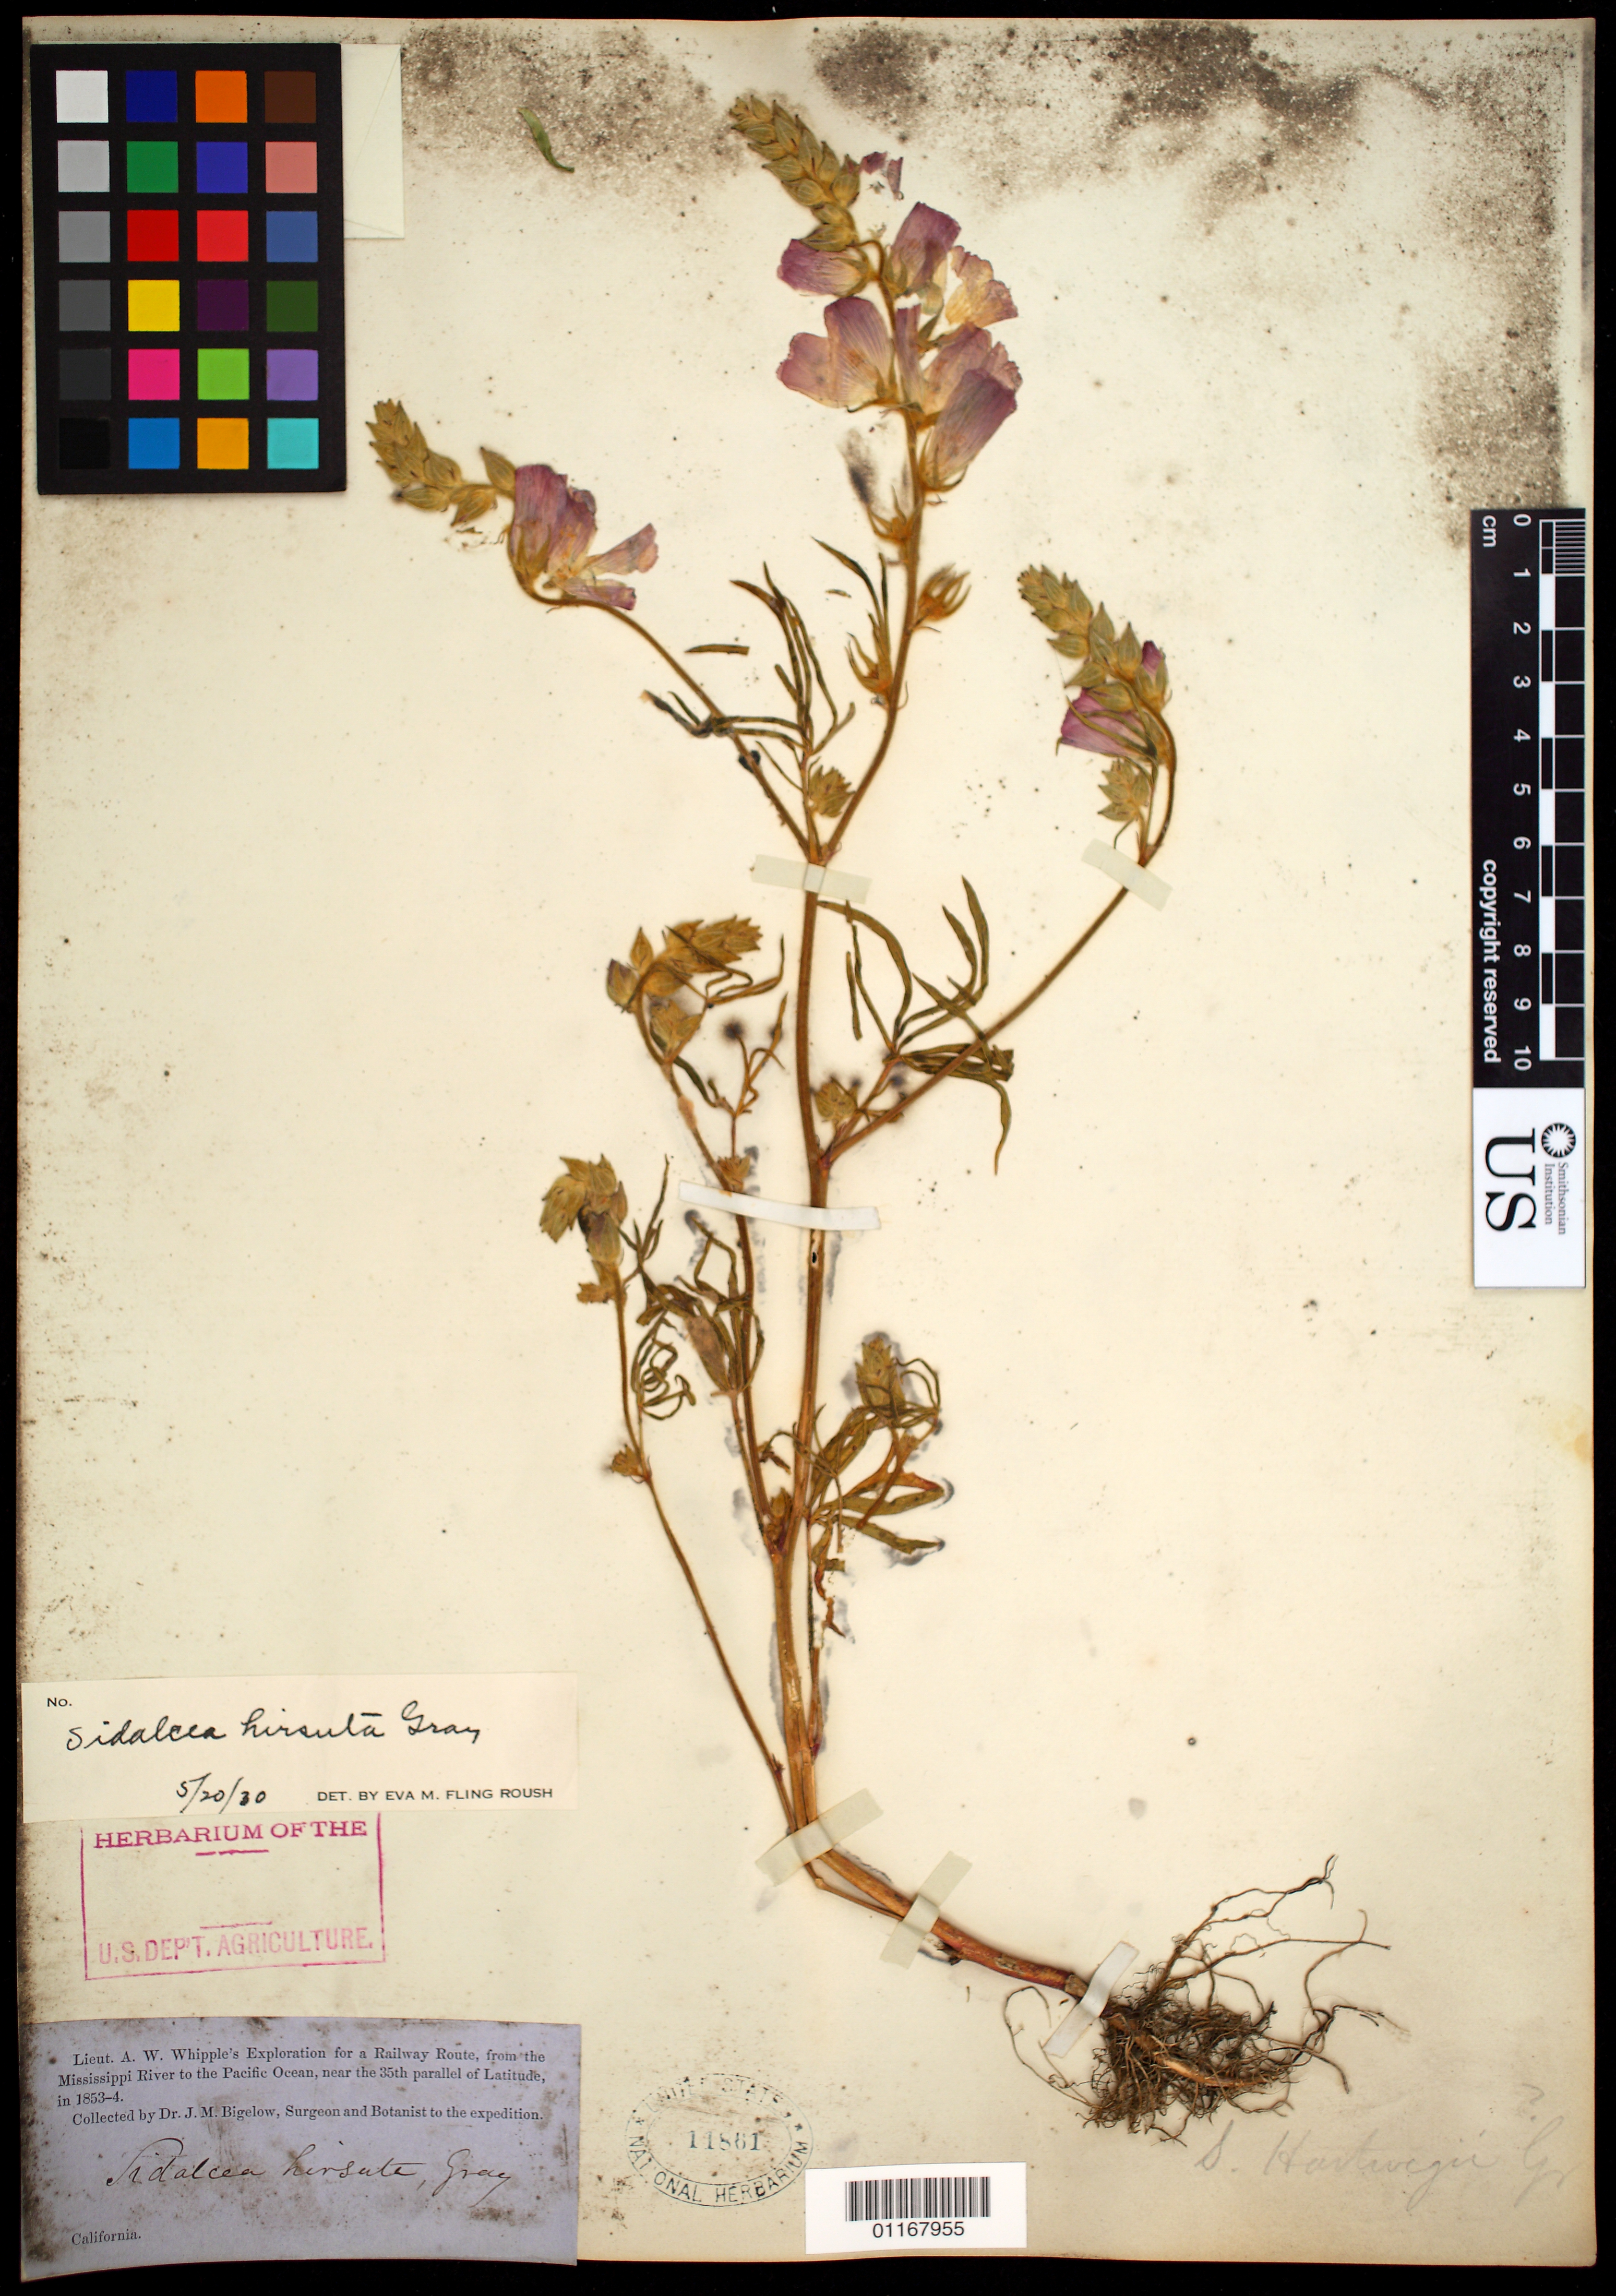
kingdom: Plantae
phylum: Tracheophyta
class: Magnoliopsida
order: Malvales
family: Malvaceae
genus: Sidalcea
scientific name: Sidalcea hirsuta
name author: A. Gray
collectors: J. M. Bigelow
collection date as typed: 1853 to -- --- 1854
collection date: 1853/1854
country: United States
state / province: California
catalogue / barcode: US 11861